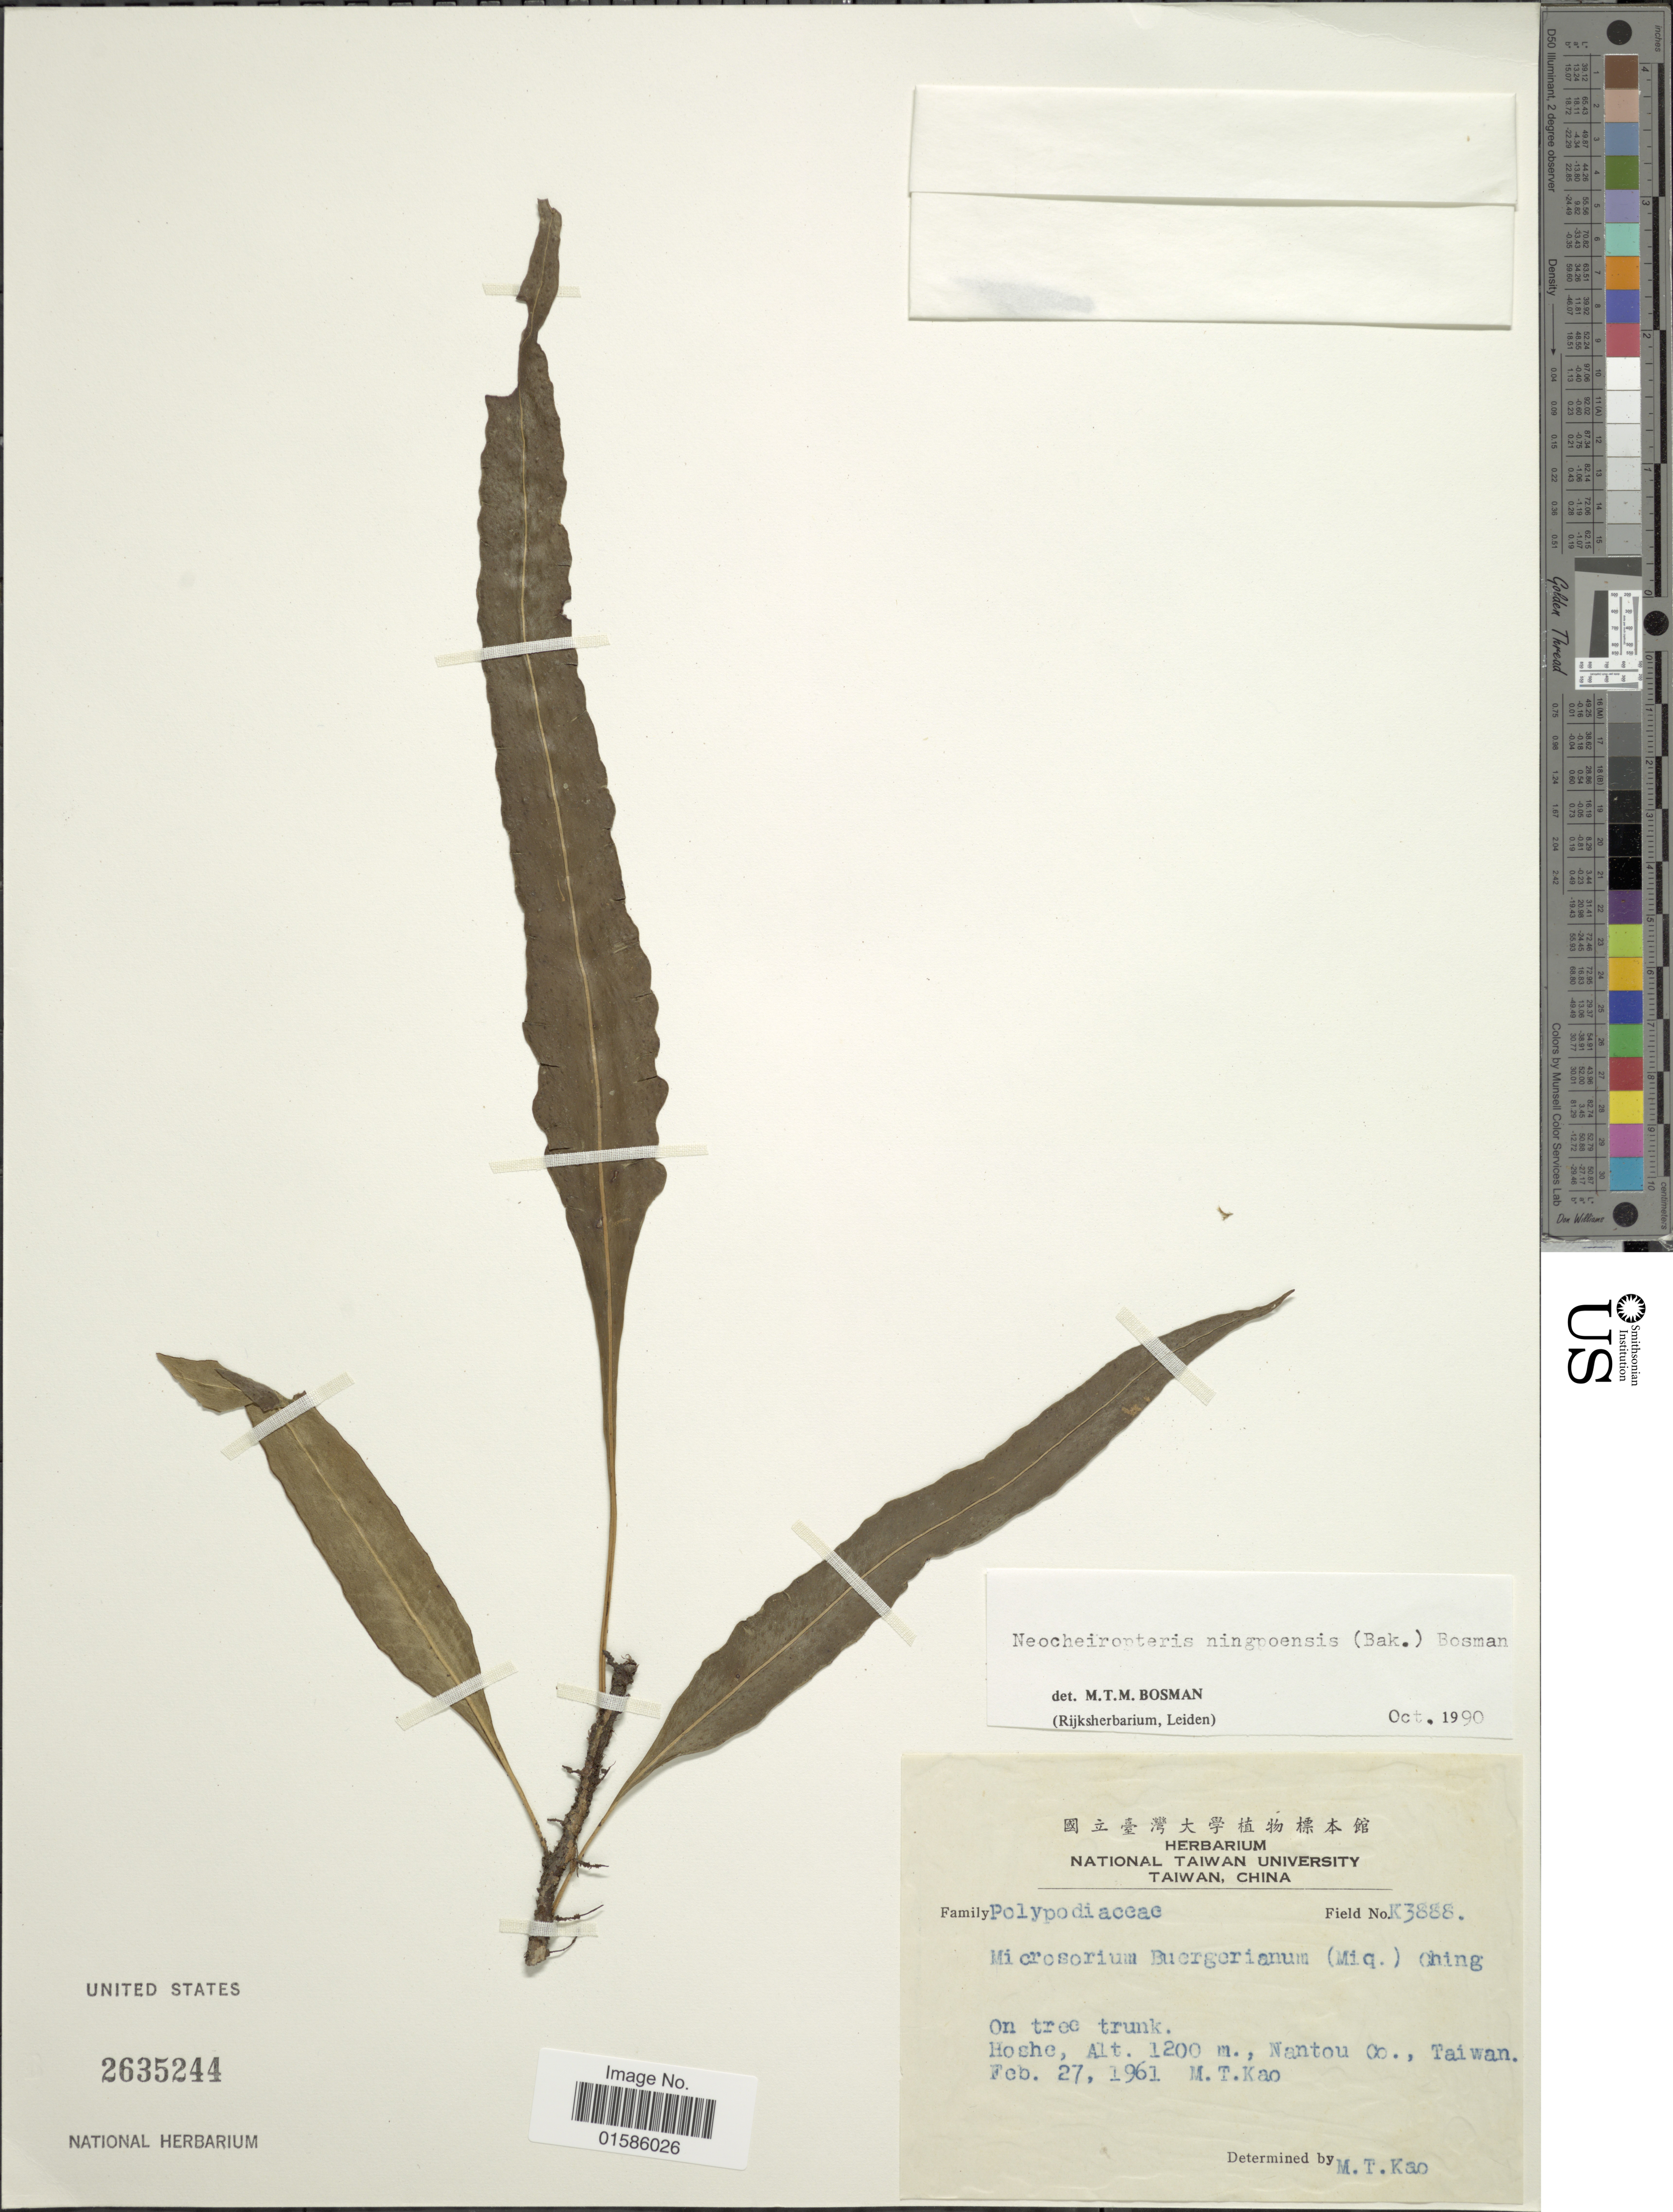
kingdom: Plantae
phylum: Tracheophyta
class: Polypodiopsida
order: Polypodiales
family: Polypodiaceae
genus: Microsorum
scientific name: Microsorum ningpoensis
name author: (Baker)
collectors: M. T. Kao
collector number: K3888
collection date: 1961-02-27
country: Taiwan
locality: Hoshe, Nantou Co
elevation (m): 1200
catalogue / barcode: US 2635244